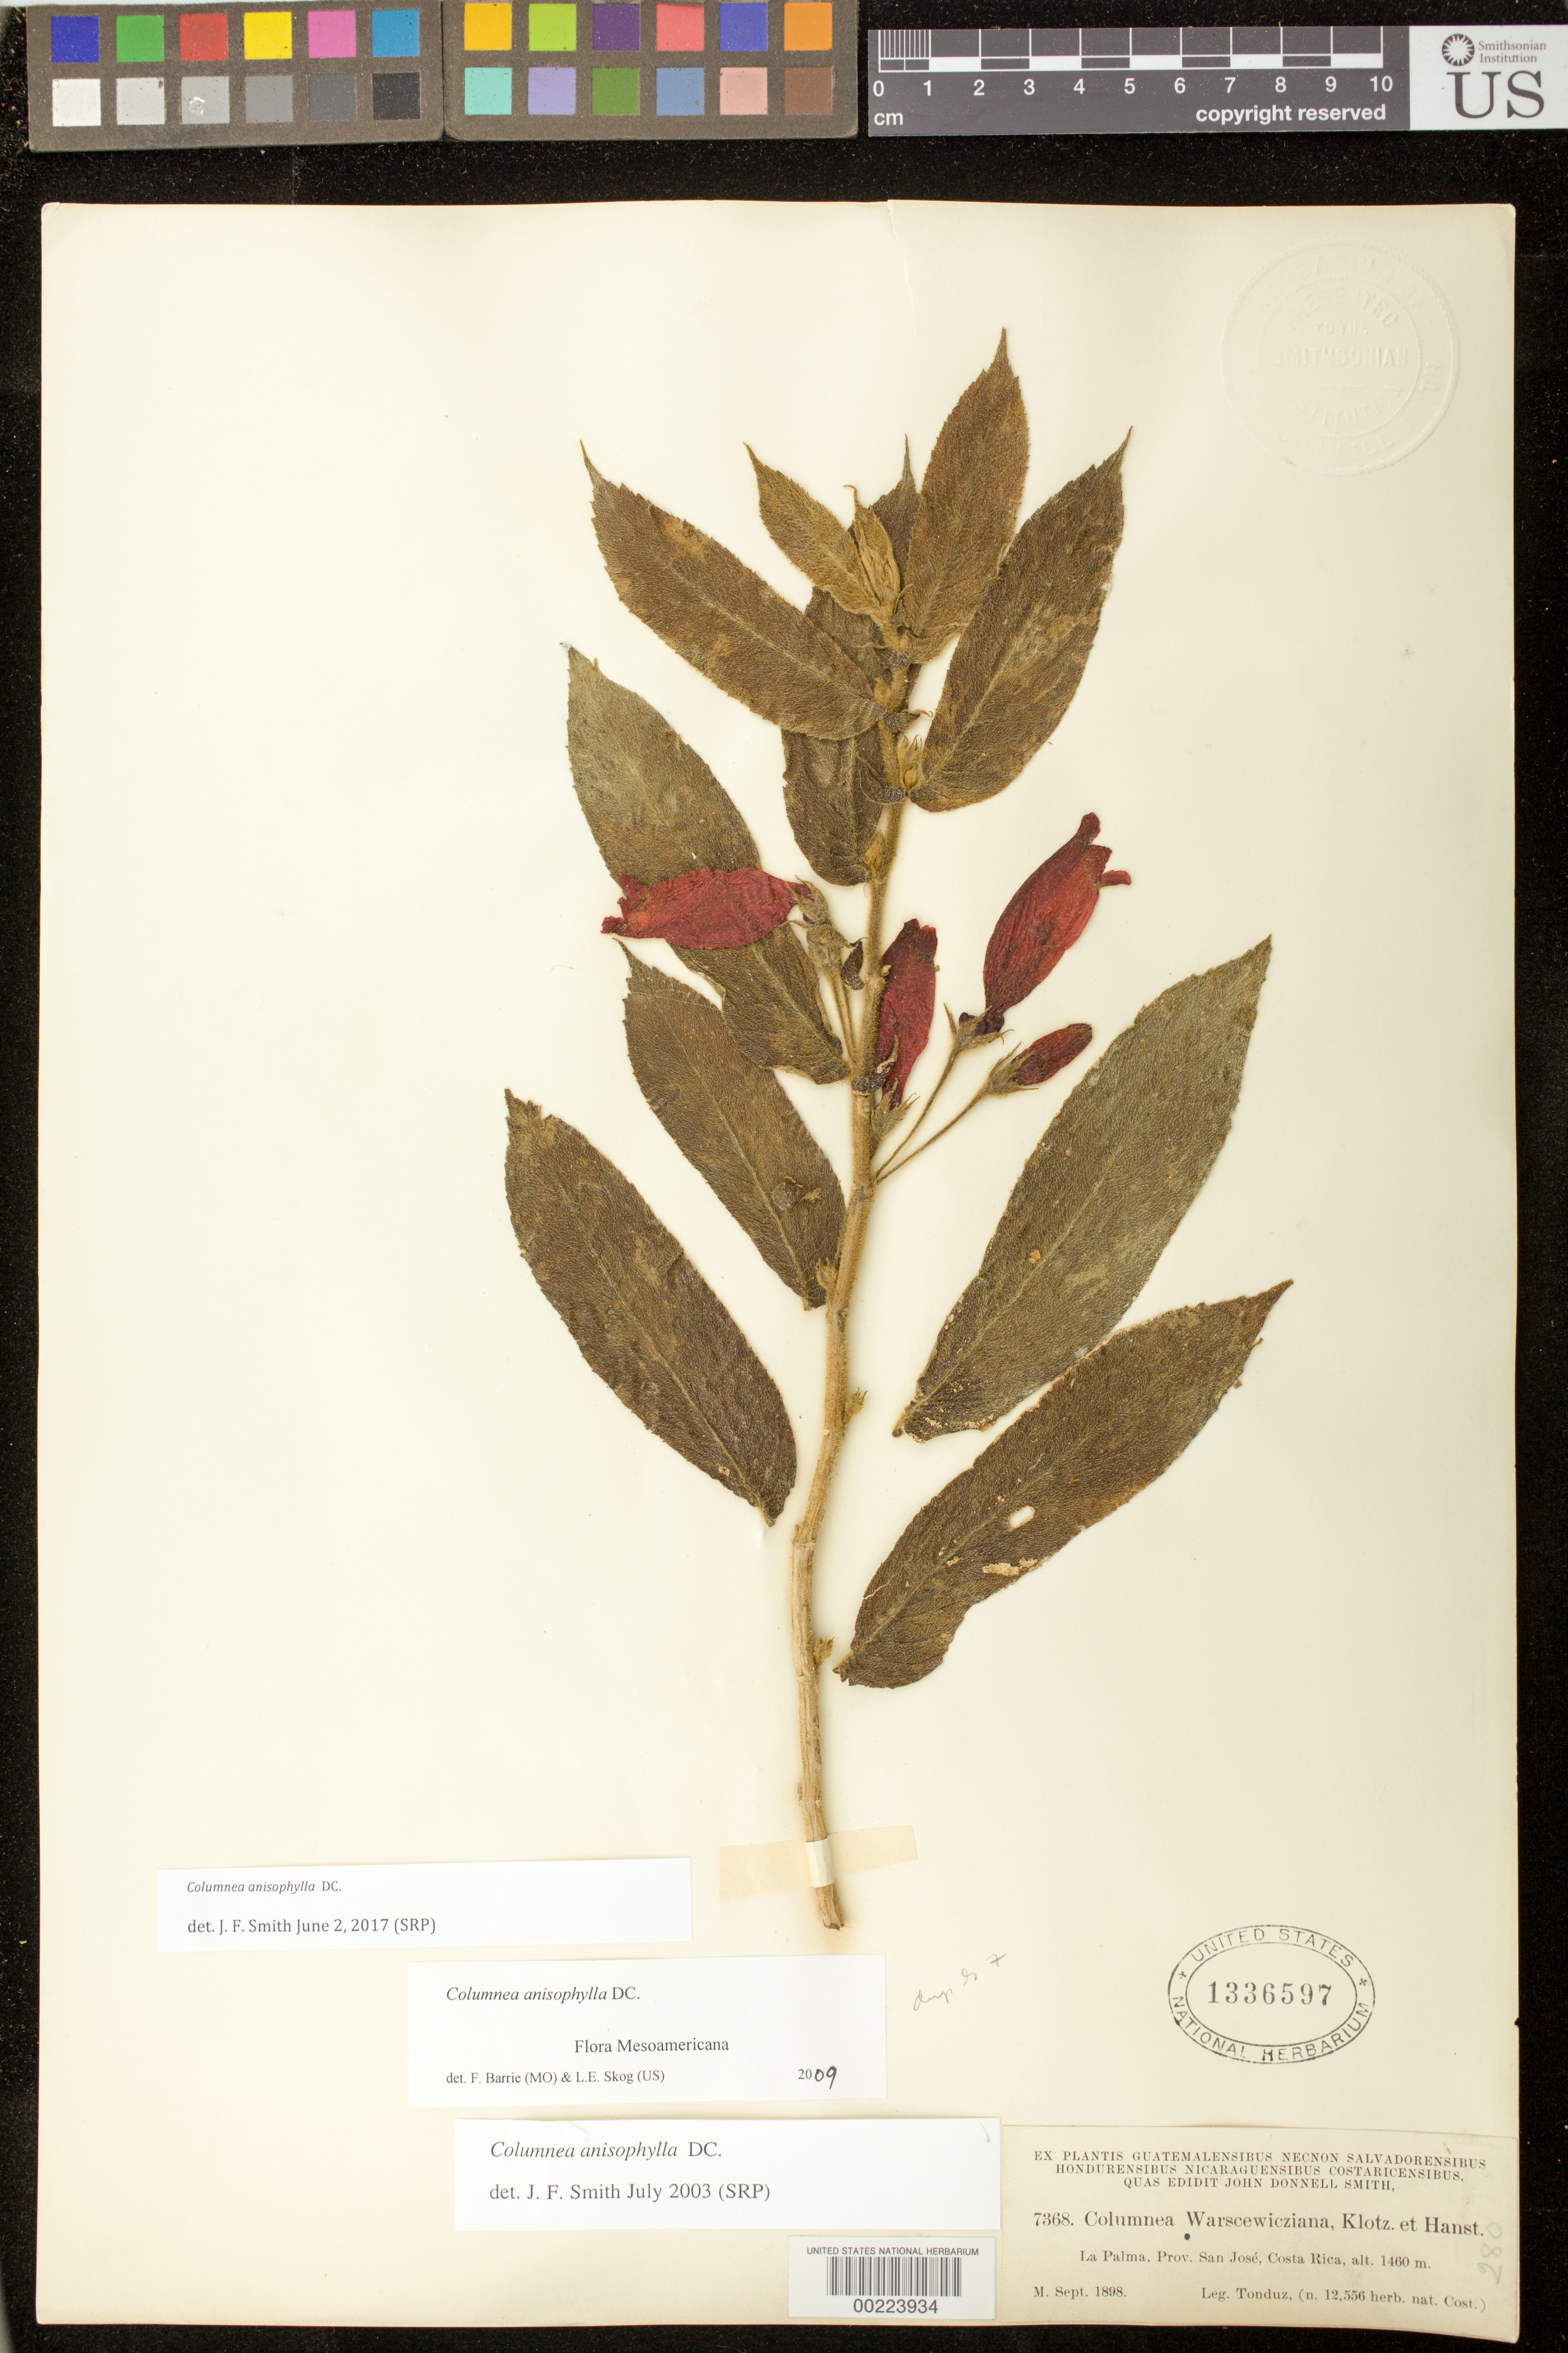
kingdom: Plantae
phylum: Tracheophyta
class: Magnoliopsida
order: Lamiales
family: Gesneriaceae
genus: Columnea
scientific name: Columnea anisophylla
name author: DC.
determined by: Smith, J. F.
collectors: A. Tonduz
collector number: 7368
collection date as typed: Sep 1898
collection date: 1898-09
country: Costa Rica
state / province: San José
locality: La Palma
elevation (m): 1460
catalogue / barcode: US 1336597